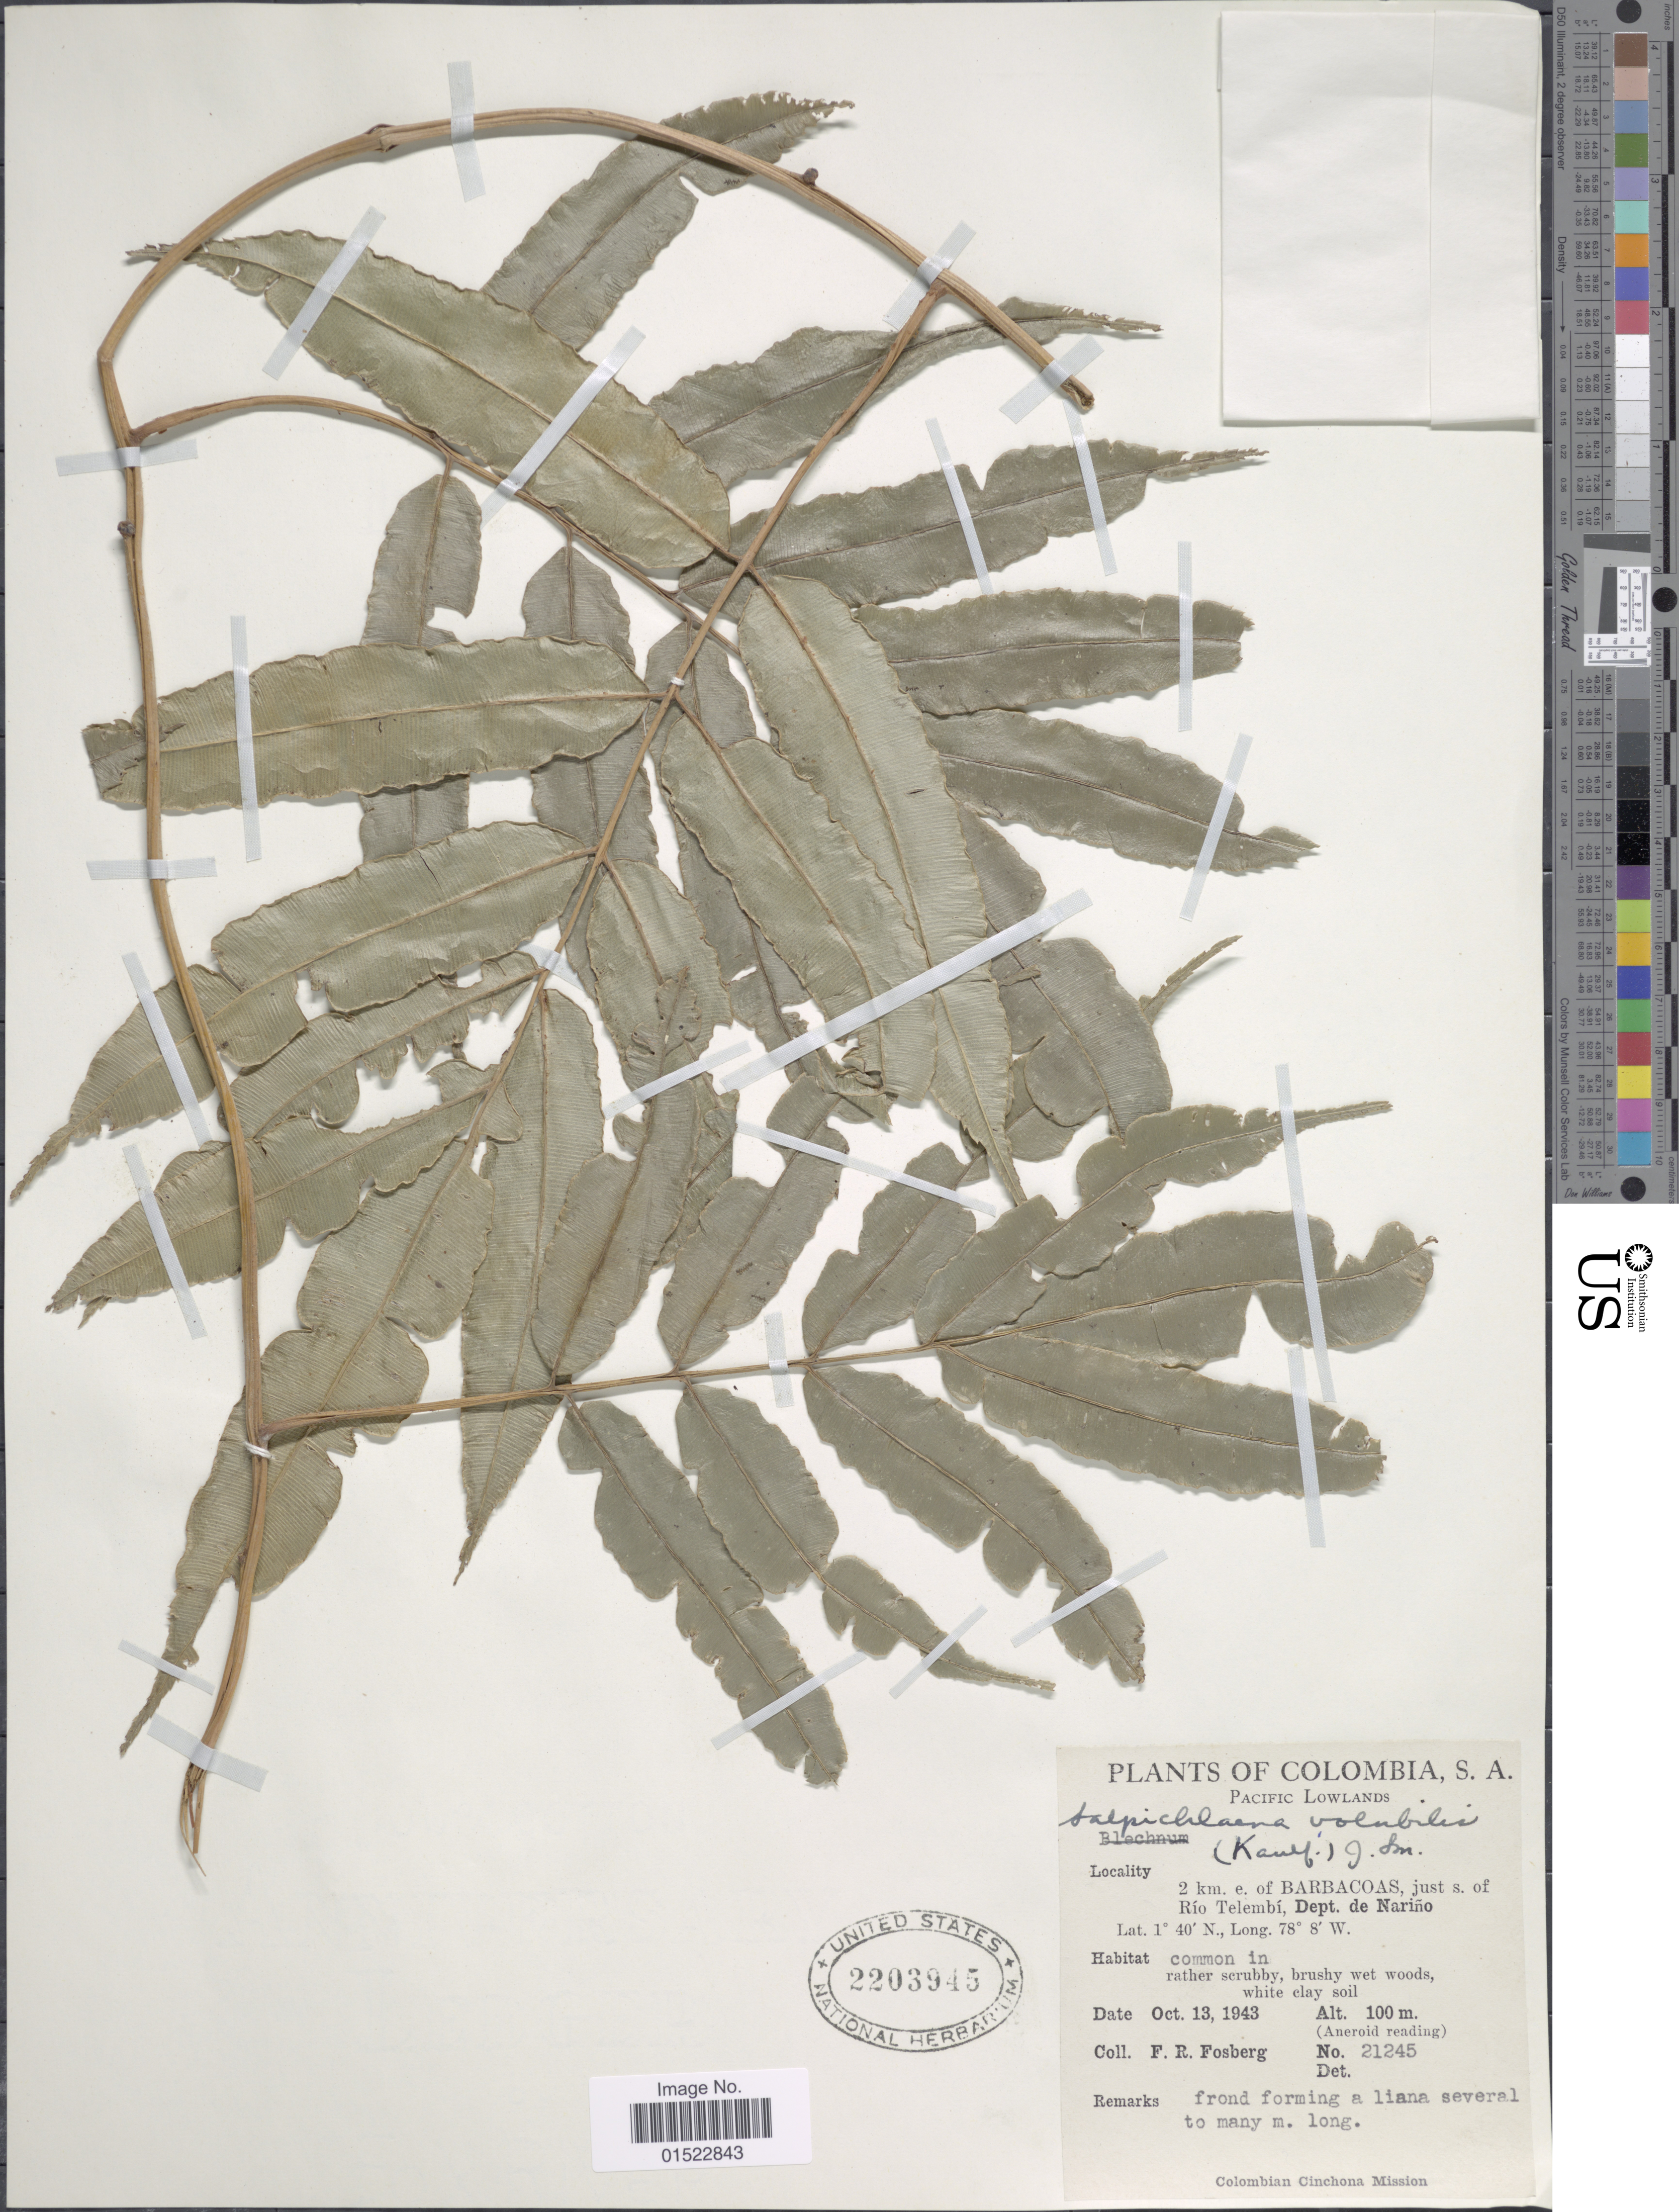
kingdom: Plantae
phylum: Tracheophyta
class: Polypodiopsida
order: Polypodiales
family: Blechnaceae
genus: Salpichlaena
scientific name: Salpichlaena volubilis subsp. volubilis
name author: (Kaulf.) J. Sm.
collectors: F. R. Fosberg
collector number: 21245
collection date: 1943-10-13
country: Colombia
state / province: Nariño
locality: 2 km. e. of Barbacoas, just s. of Rio Telembí, Dept. de Ñarino. Pacific Lowlands. Colombia S. A.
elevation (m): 100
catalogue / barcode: US 2203945